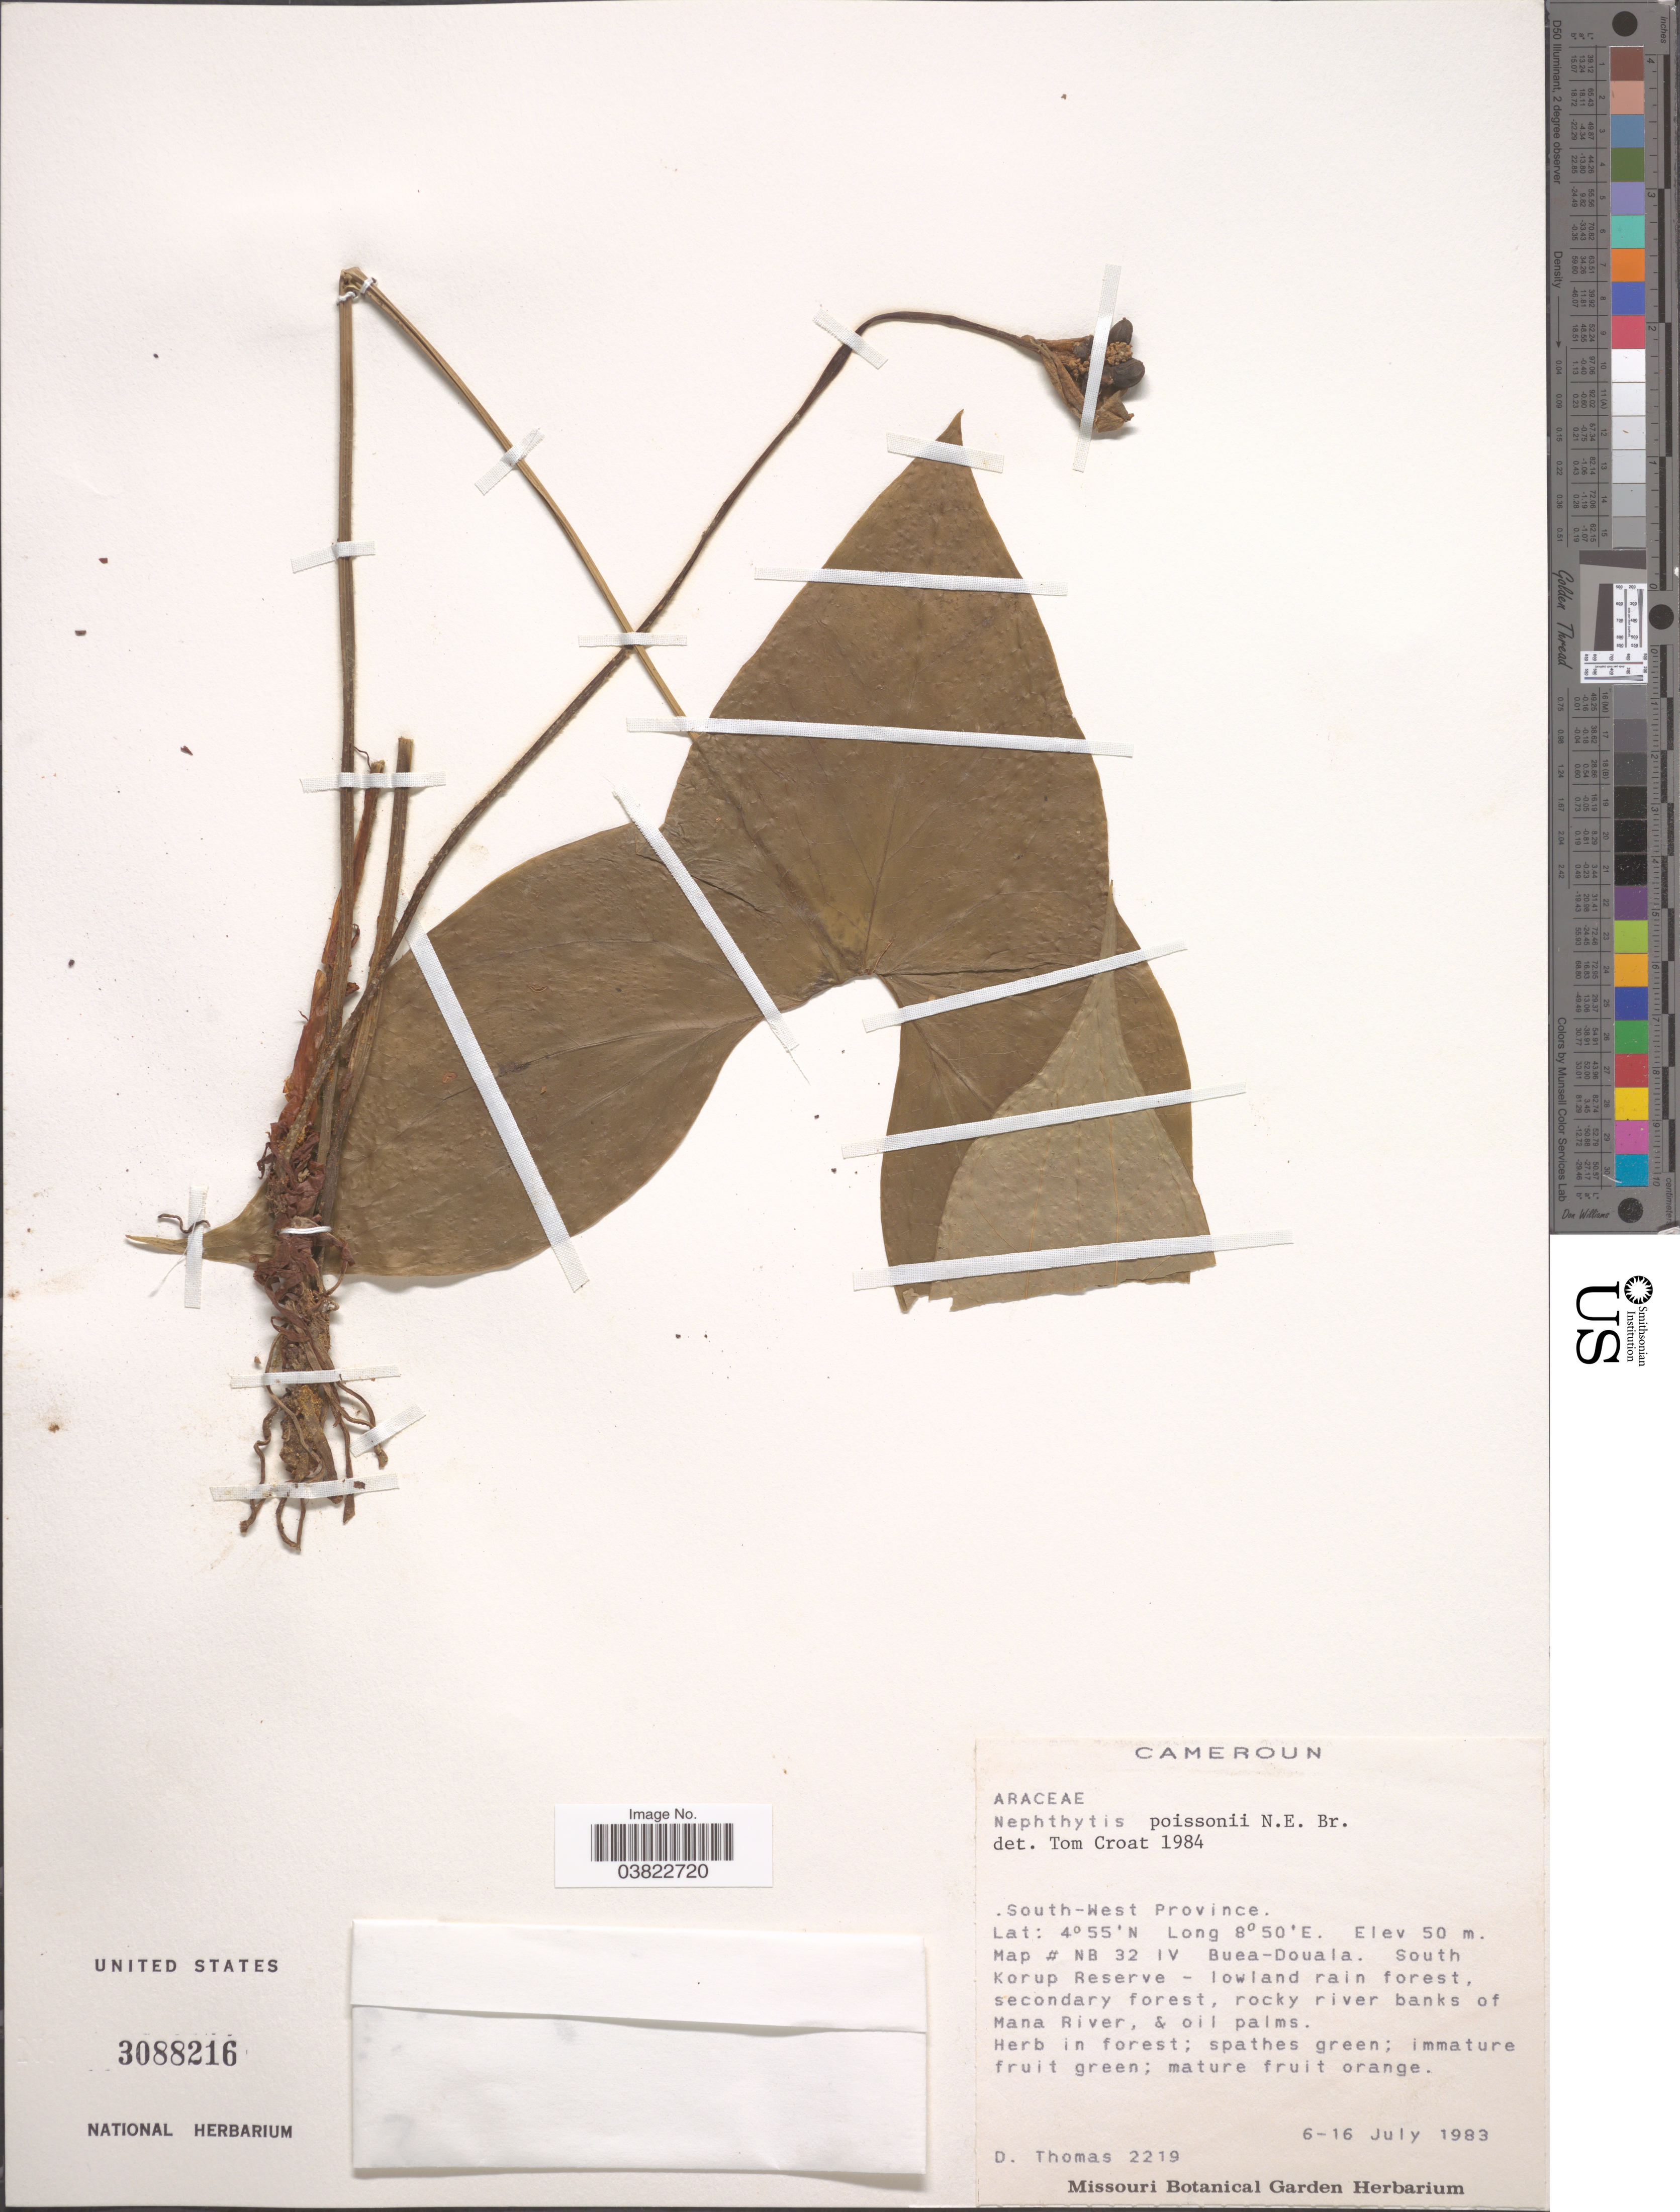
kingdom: Plantae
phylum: Tracheophyta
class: Liliopsida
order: Alismatales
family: Araceae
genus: Nephthytis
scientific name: Nephthytis poissonii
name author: (Engl.) N.E. Br.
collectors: D. Thomas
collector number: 2219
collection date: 1983-07-06/1983-07-16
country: Cameroon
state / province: Sud-Ouest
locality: South-West Province. Map # NB 32 IV Buea-Douala. South Korup Reserve - lowland rain forest, secondary forest, rocky river banks of Mana River, & oil palms.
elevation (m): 50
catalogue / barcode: US 3088216